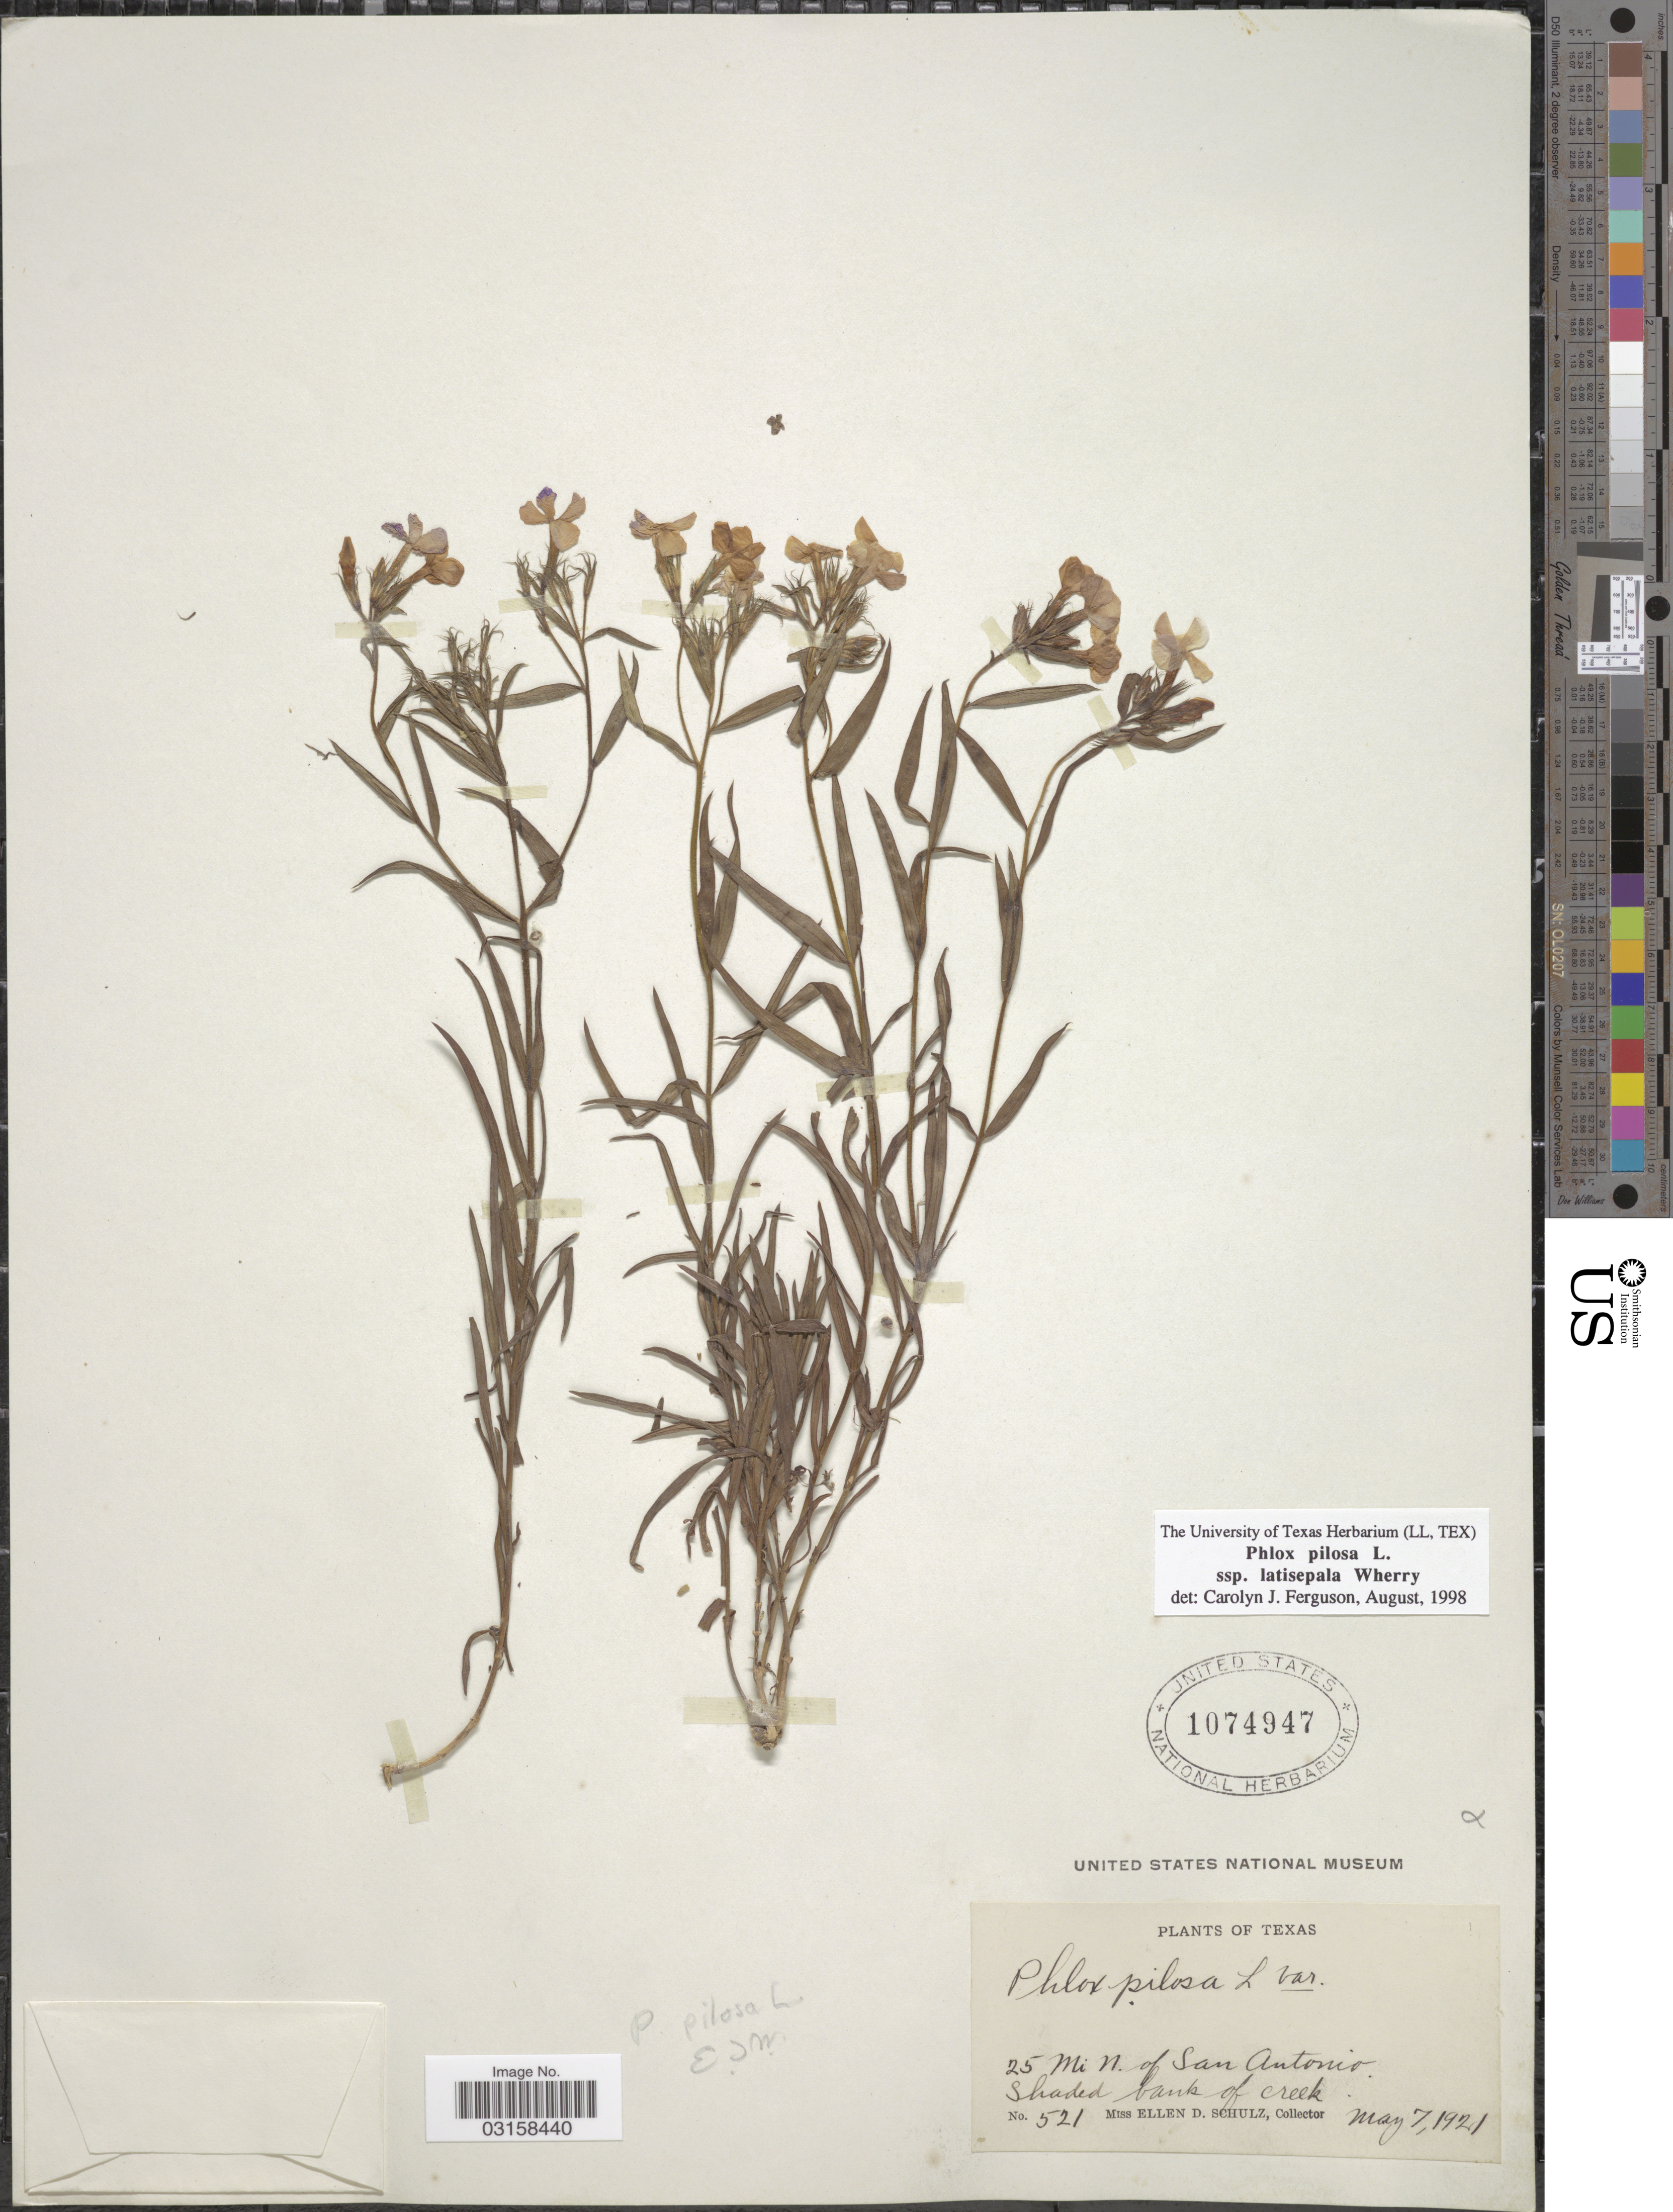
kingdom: Plantae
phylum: Tracheophyta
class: Magnoliopsida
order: Ericales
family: Polemoniaceae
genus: Phlox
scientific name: Phlox variabilis subsp. latisepala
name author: (Wherry) Locklear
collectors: E. D. Schulz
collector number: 521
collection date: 1921-05-07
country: United States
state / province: Texas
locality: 25 Mi N. of San Antonio. Shaked bank of creek.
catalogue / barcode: US 1074947